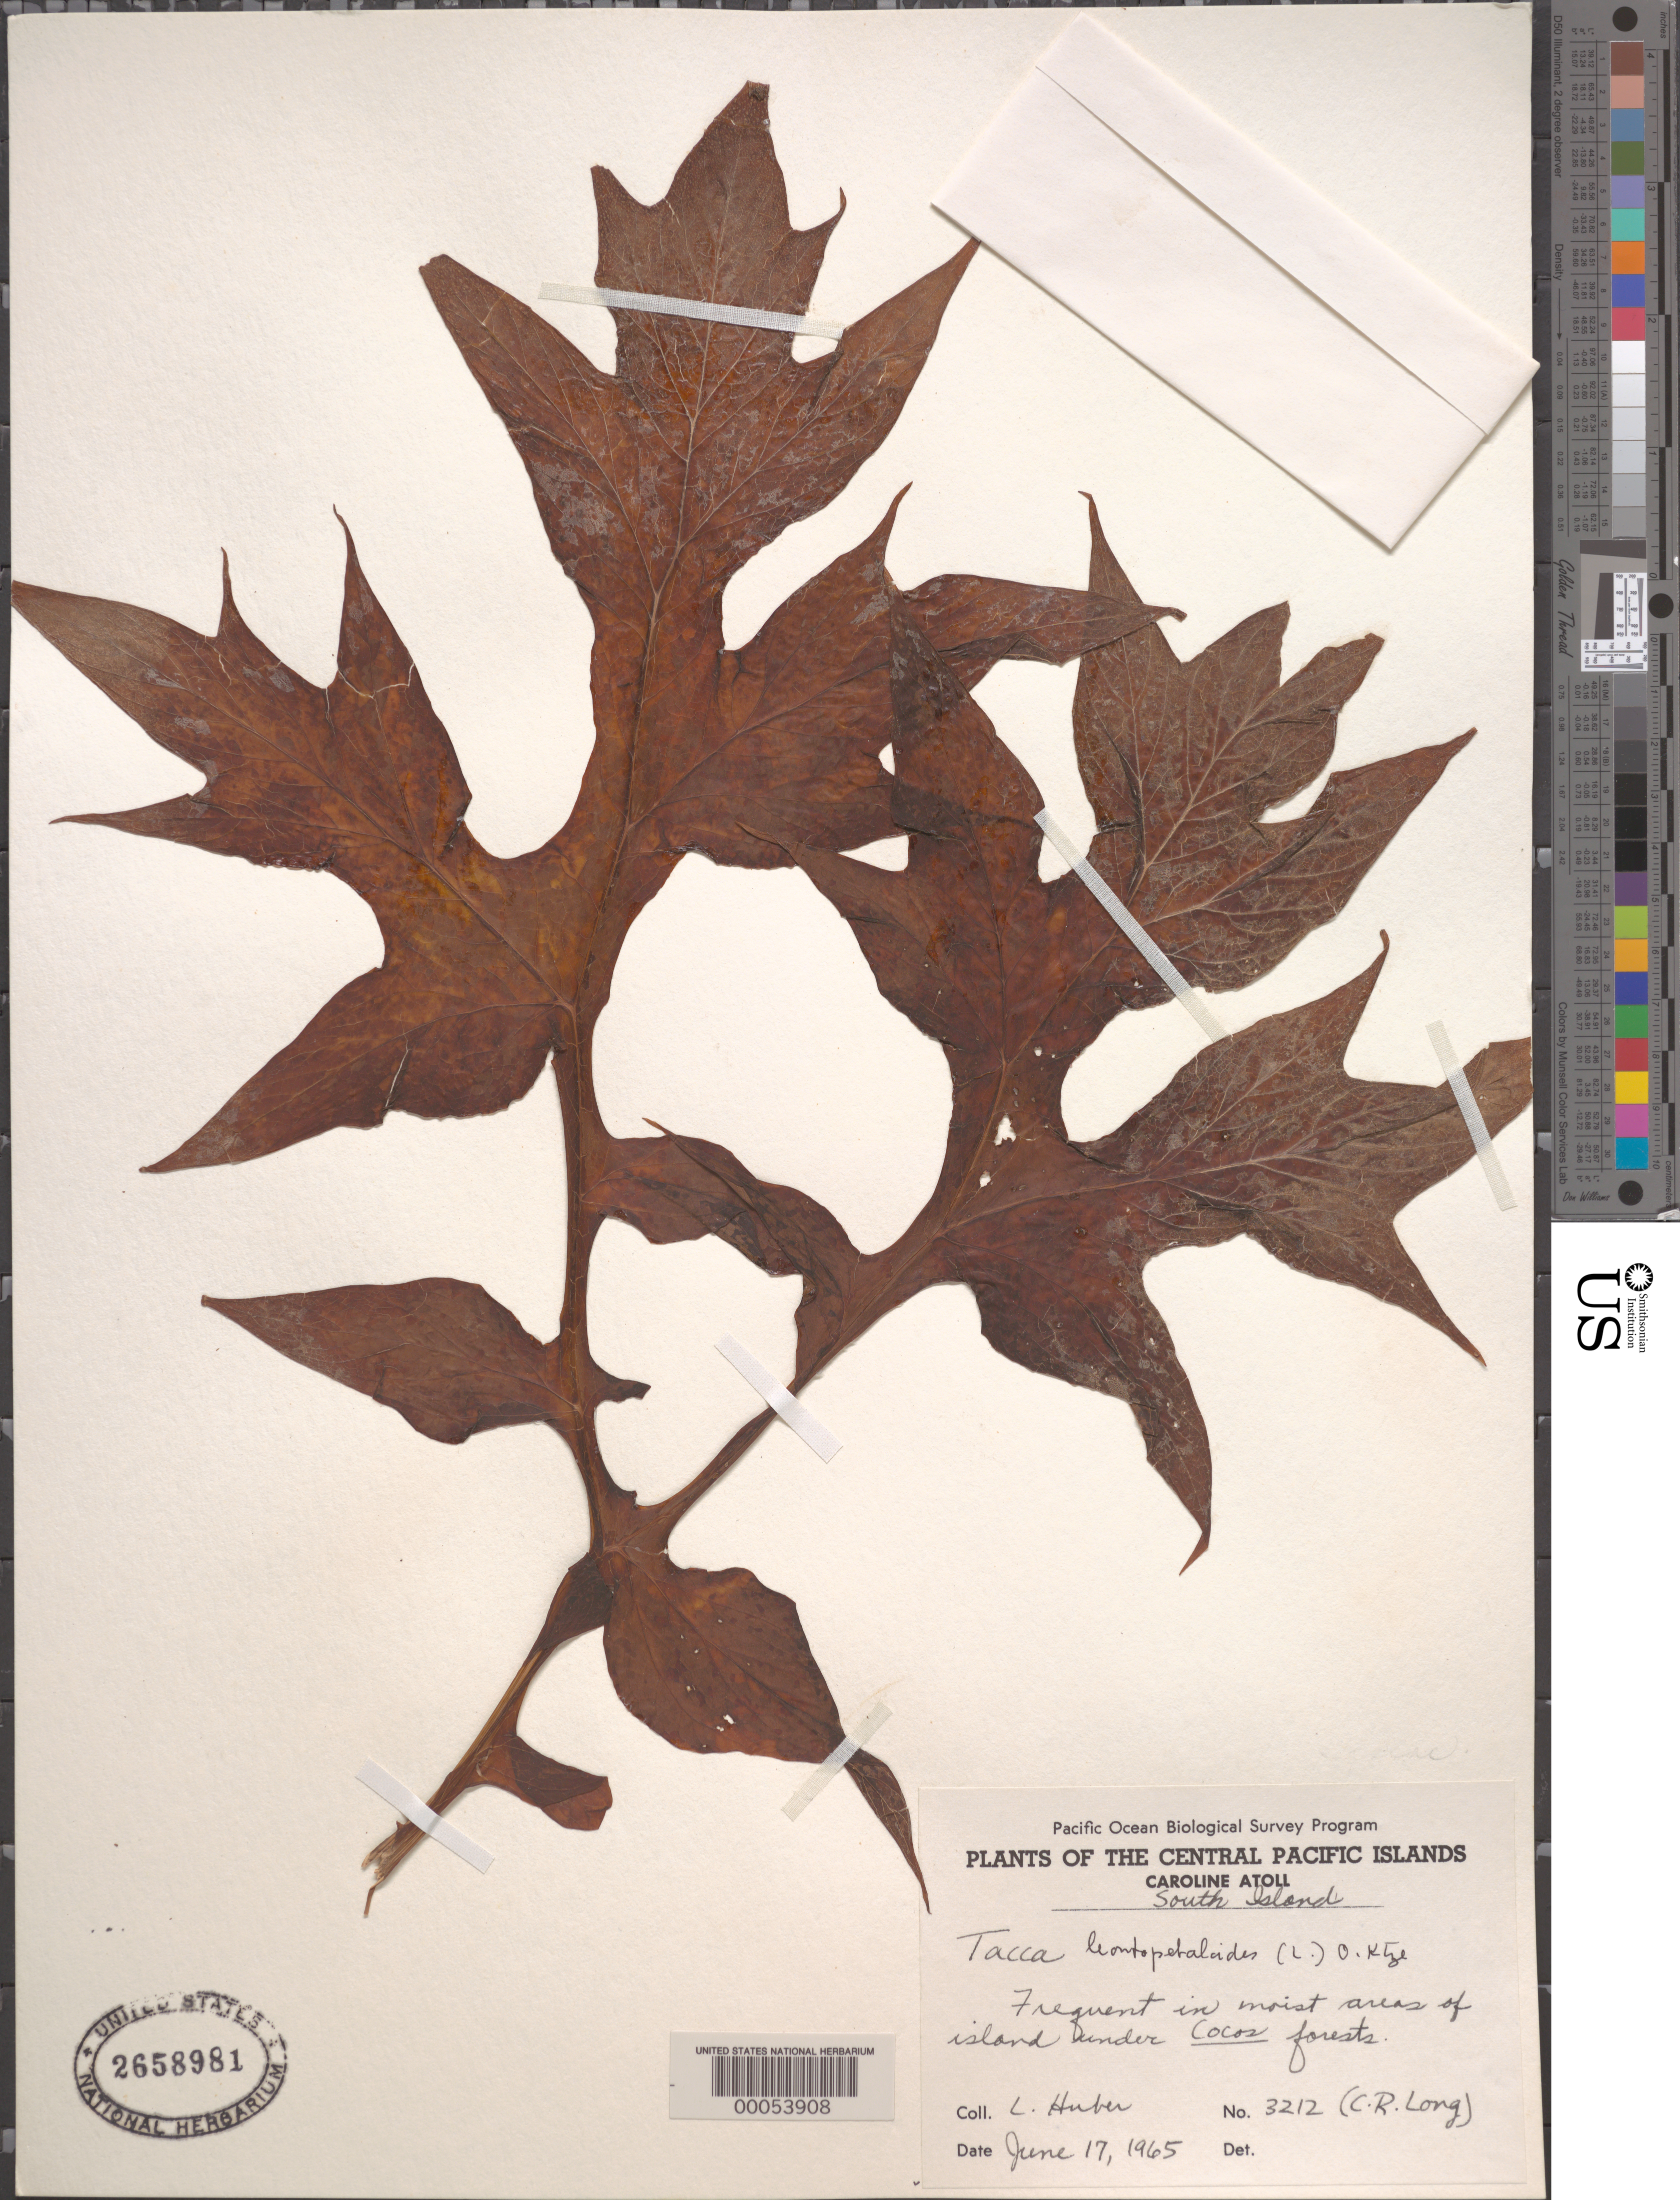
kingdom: Plantae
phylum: Tracheophyta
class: Liliopsida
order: Dioscoreales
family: Dioscoreaceae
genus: Tacca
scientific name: Tacca leontopetaloides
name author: (L.) Kuntze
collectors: L. Huber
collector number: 3219 (C.R.Long)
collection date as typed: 17 Jun 1965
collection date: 1965-06-17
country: Kiribati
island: Caroline Atoll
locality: South Islet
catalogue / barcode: US 2658981